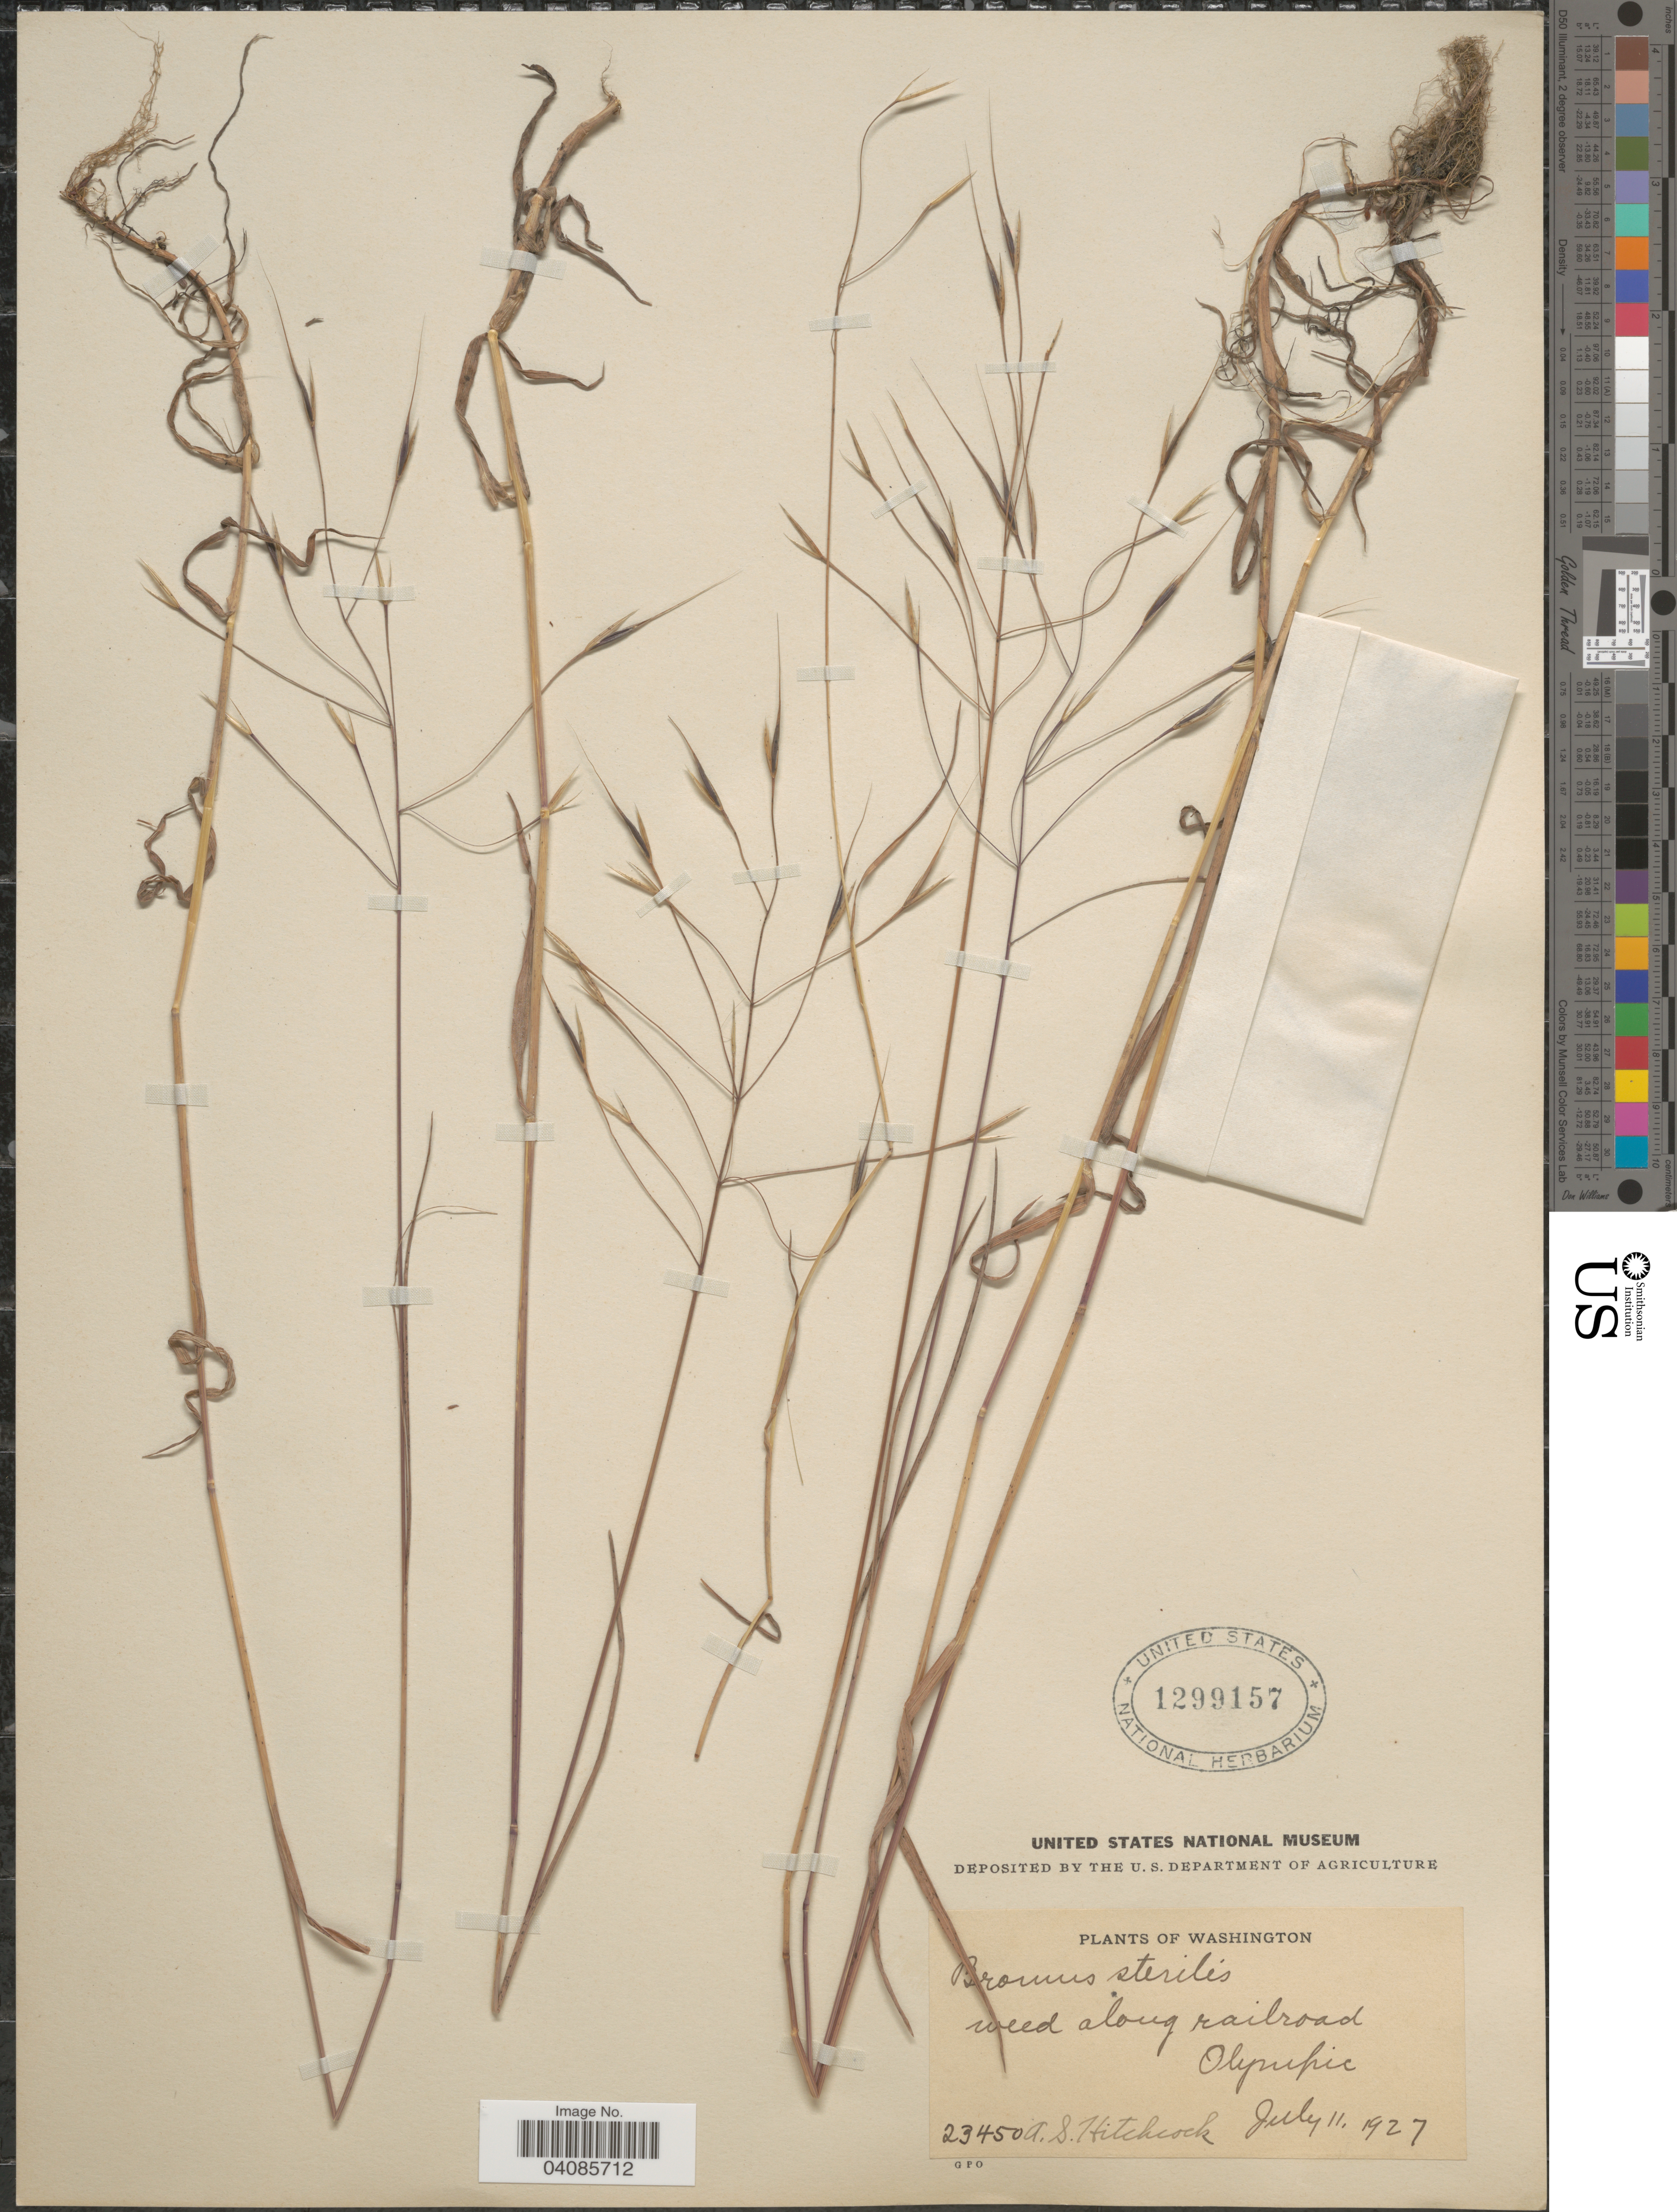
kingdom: Plantae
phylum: Tracheophyta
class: Liliopsida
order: Poales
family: Poaceae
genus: Bromus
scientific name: Bromus sterilis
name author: L.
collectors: A. S. Hitchcock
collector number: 23450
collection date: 1927-07-11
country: United States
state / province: Washington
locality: Weed along railroad. Olympic.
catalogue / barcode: US 1299157